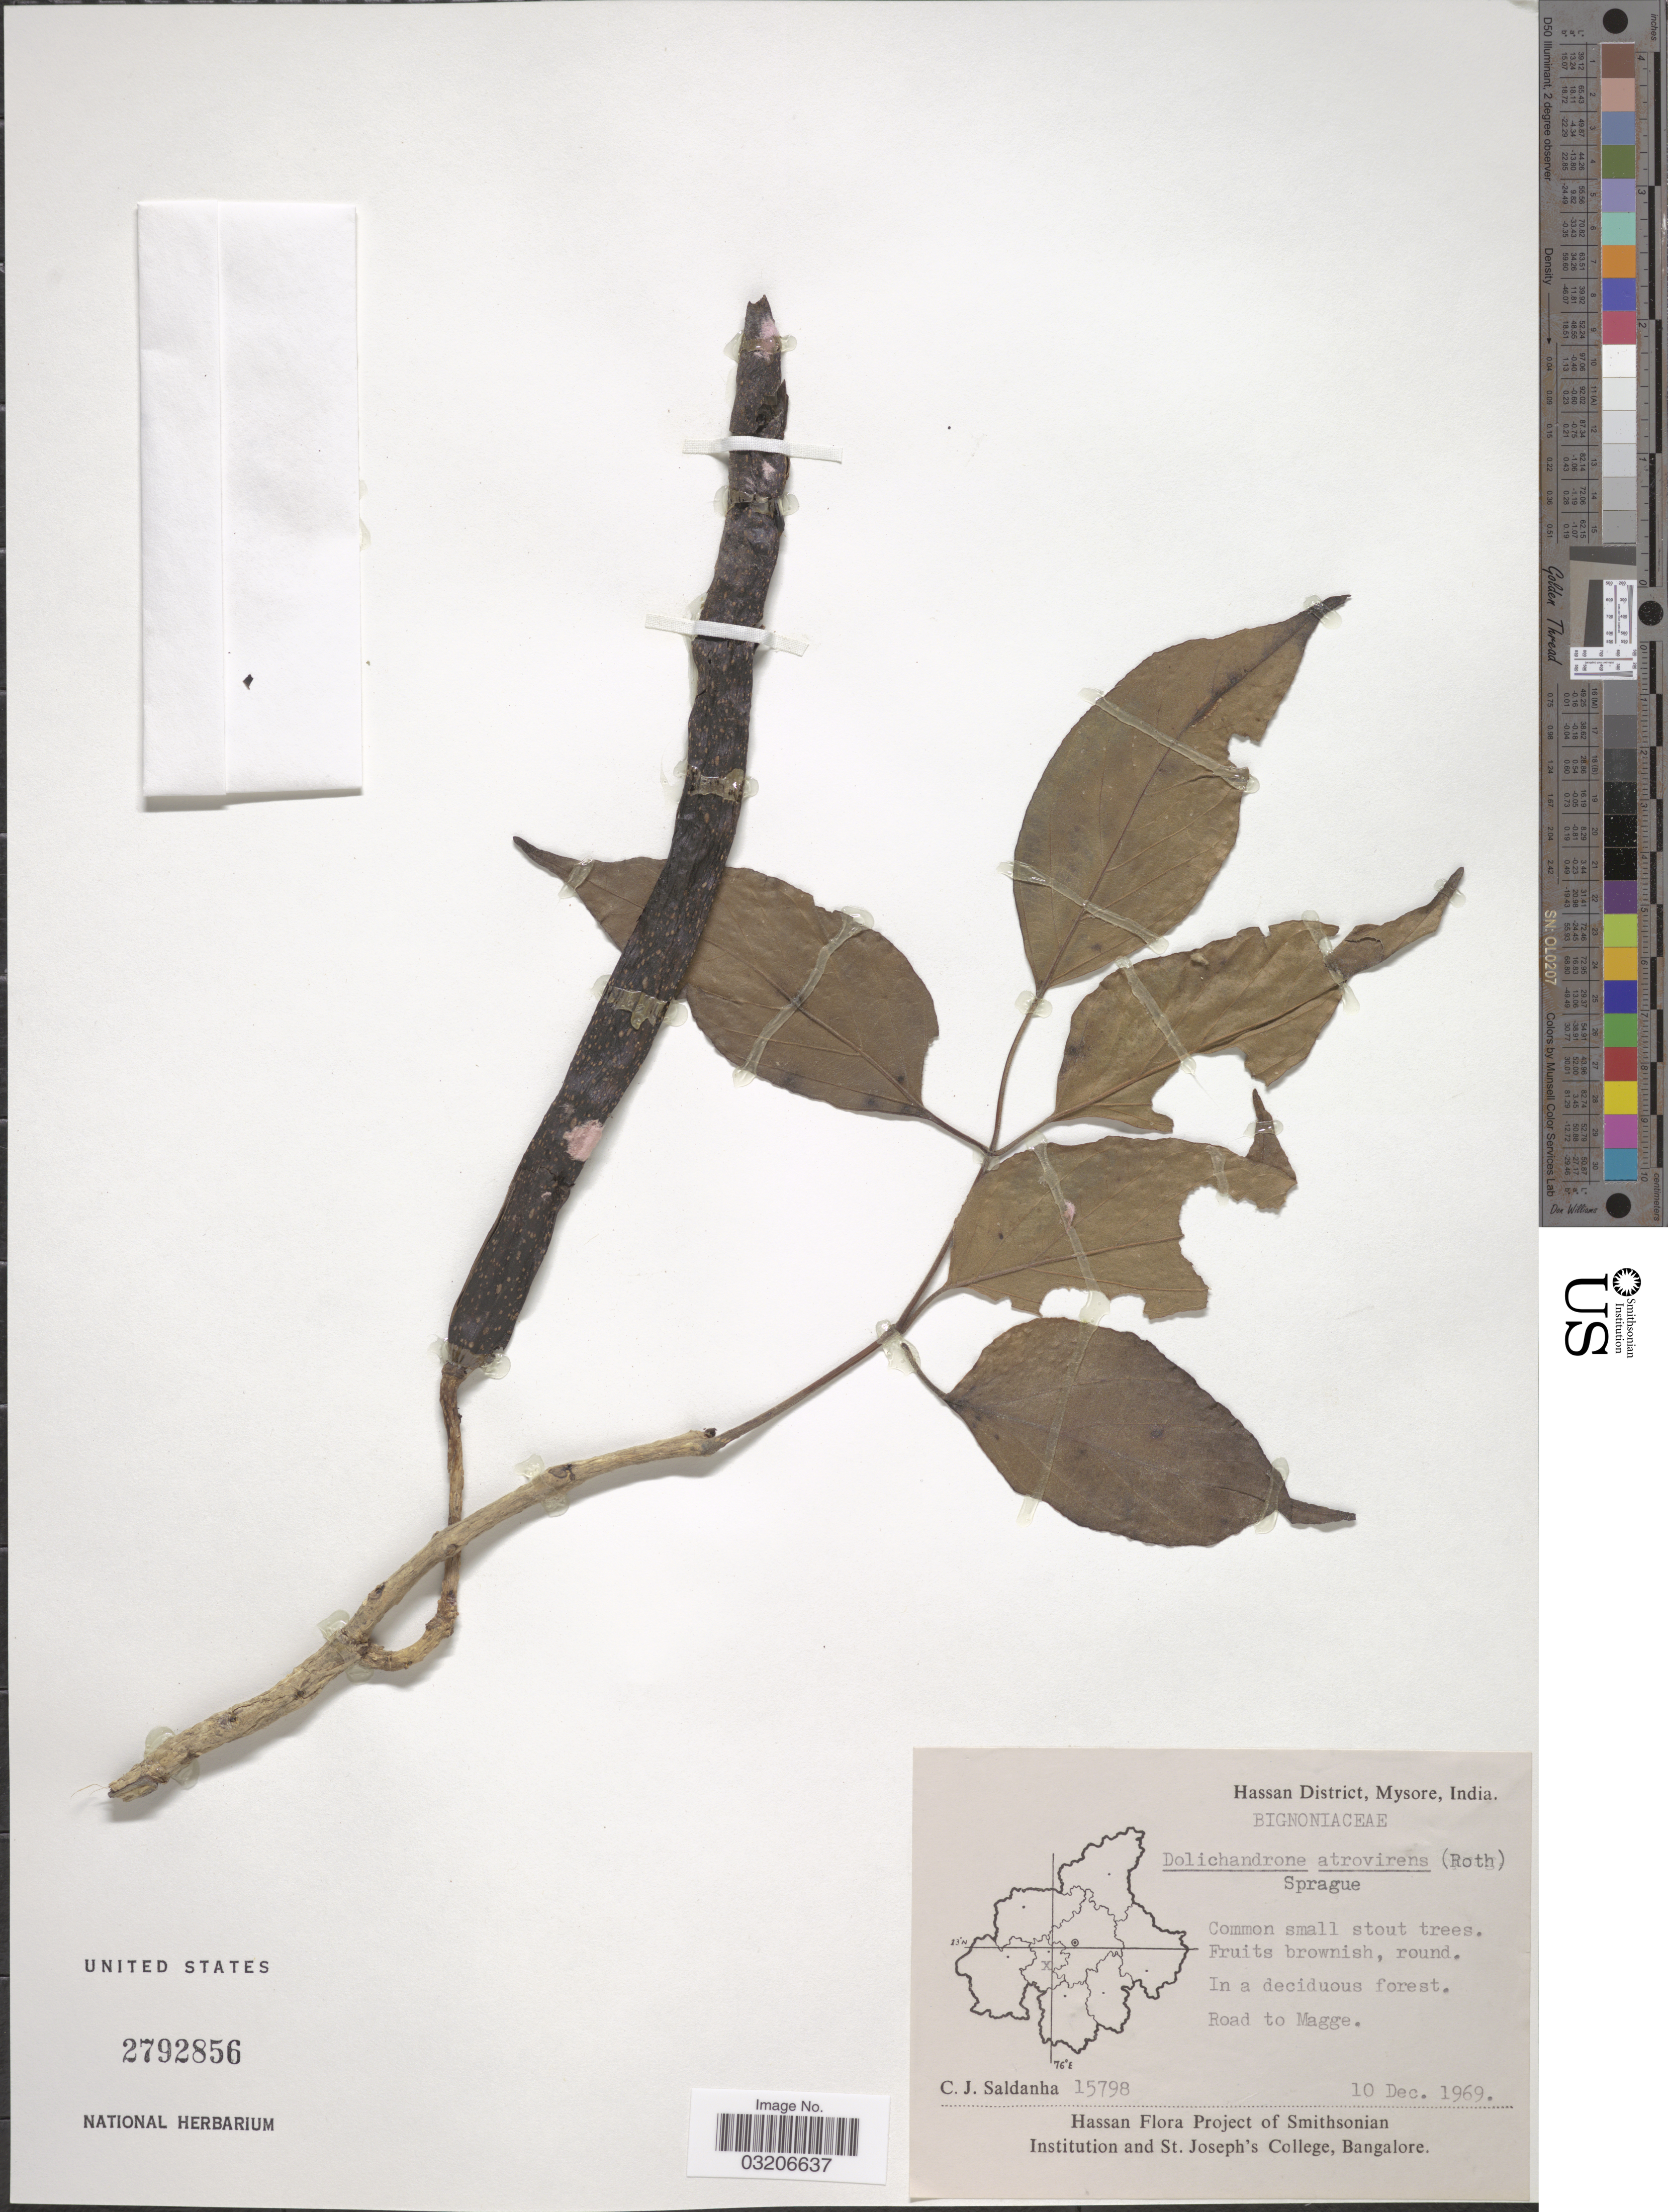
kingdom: Plantae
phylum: Tracheophyta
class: Magnoliopsida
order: Lamiales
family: Bignoniaceae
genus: Dolichandrone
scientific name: Dolichandrone atrovirens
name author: (Roth) K. Schum.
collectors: C. J. Saldanha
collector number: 15798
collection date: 1969-12-10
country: India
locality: Hassan District, Mysore. Road to Magge.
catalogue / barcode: US 2792856